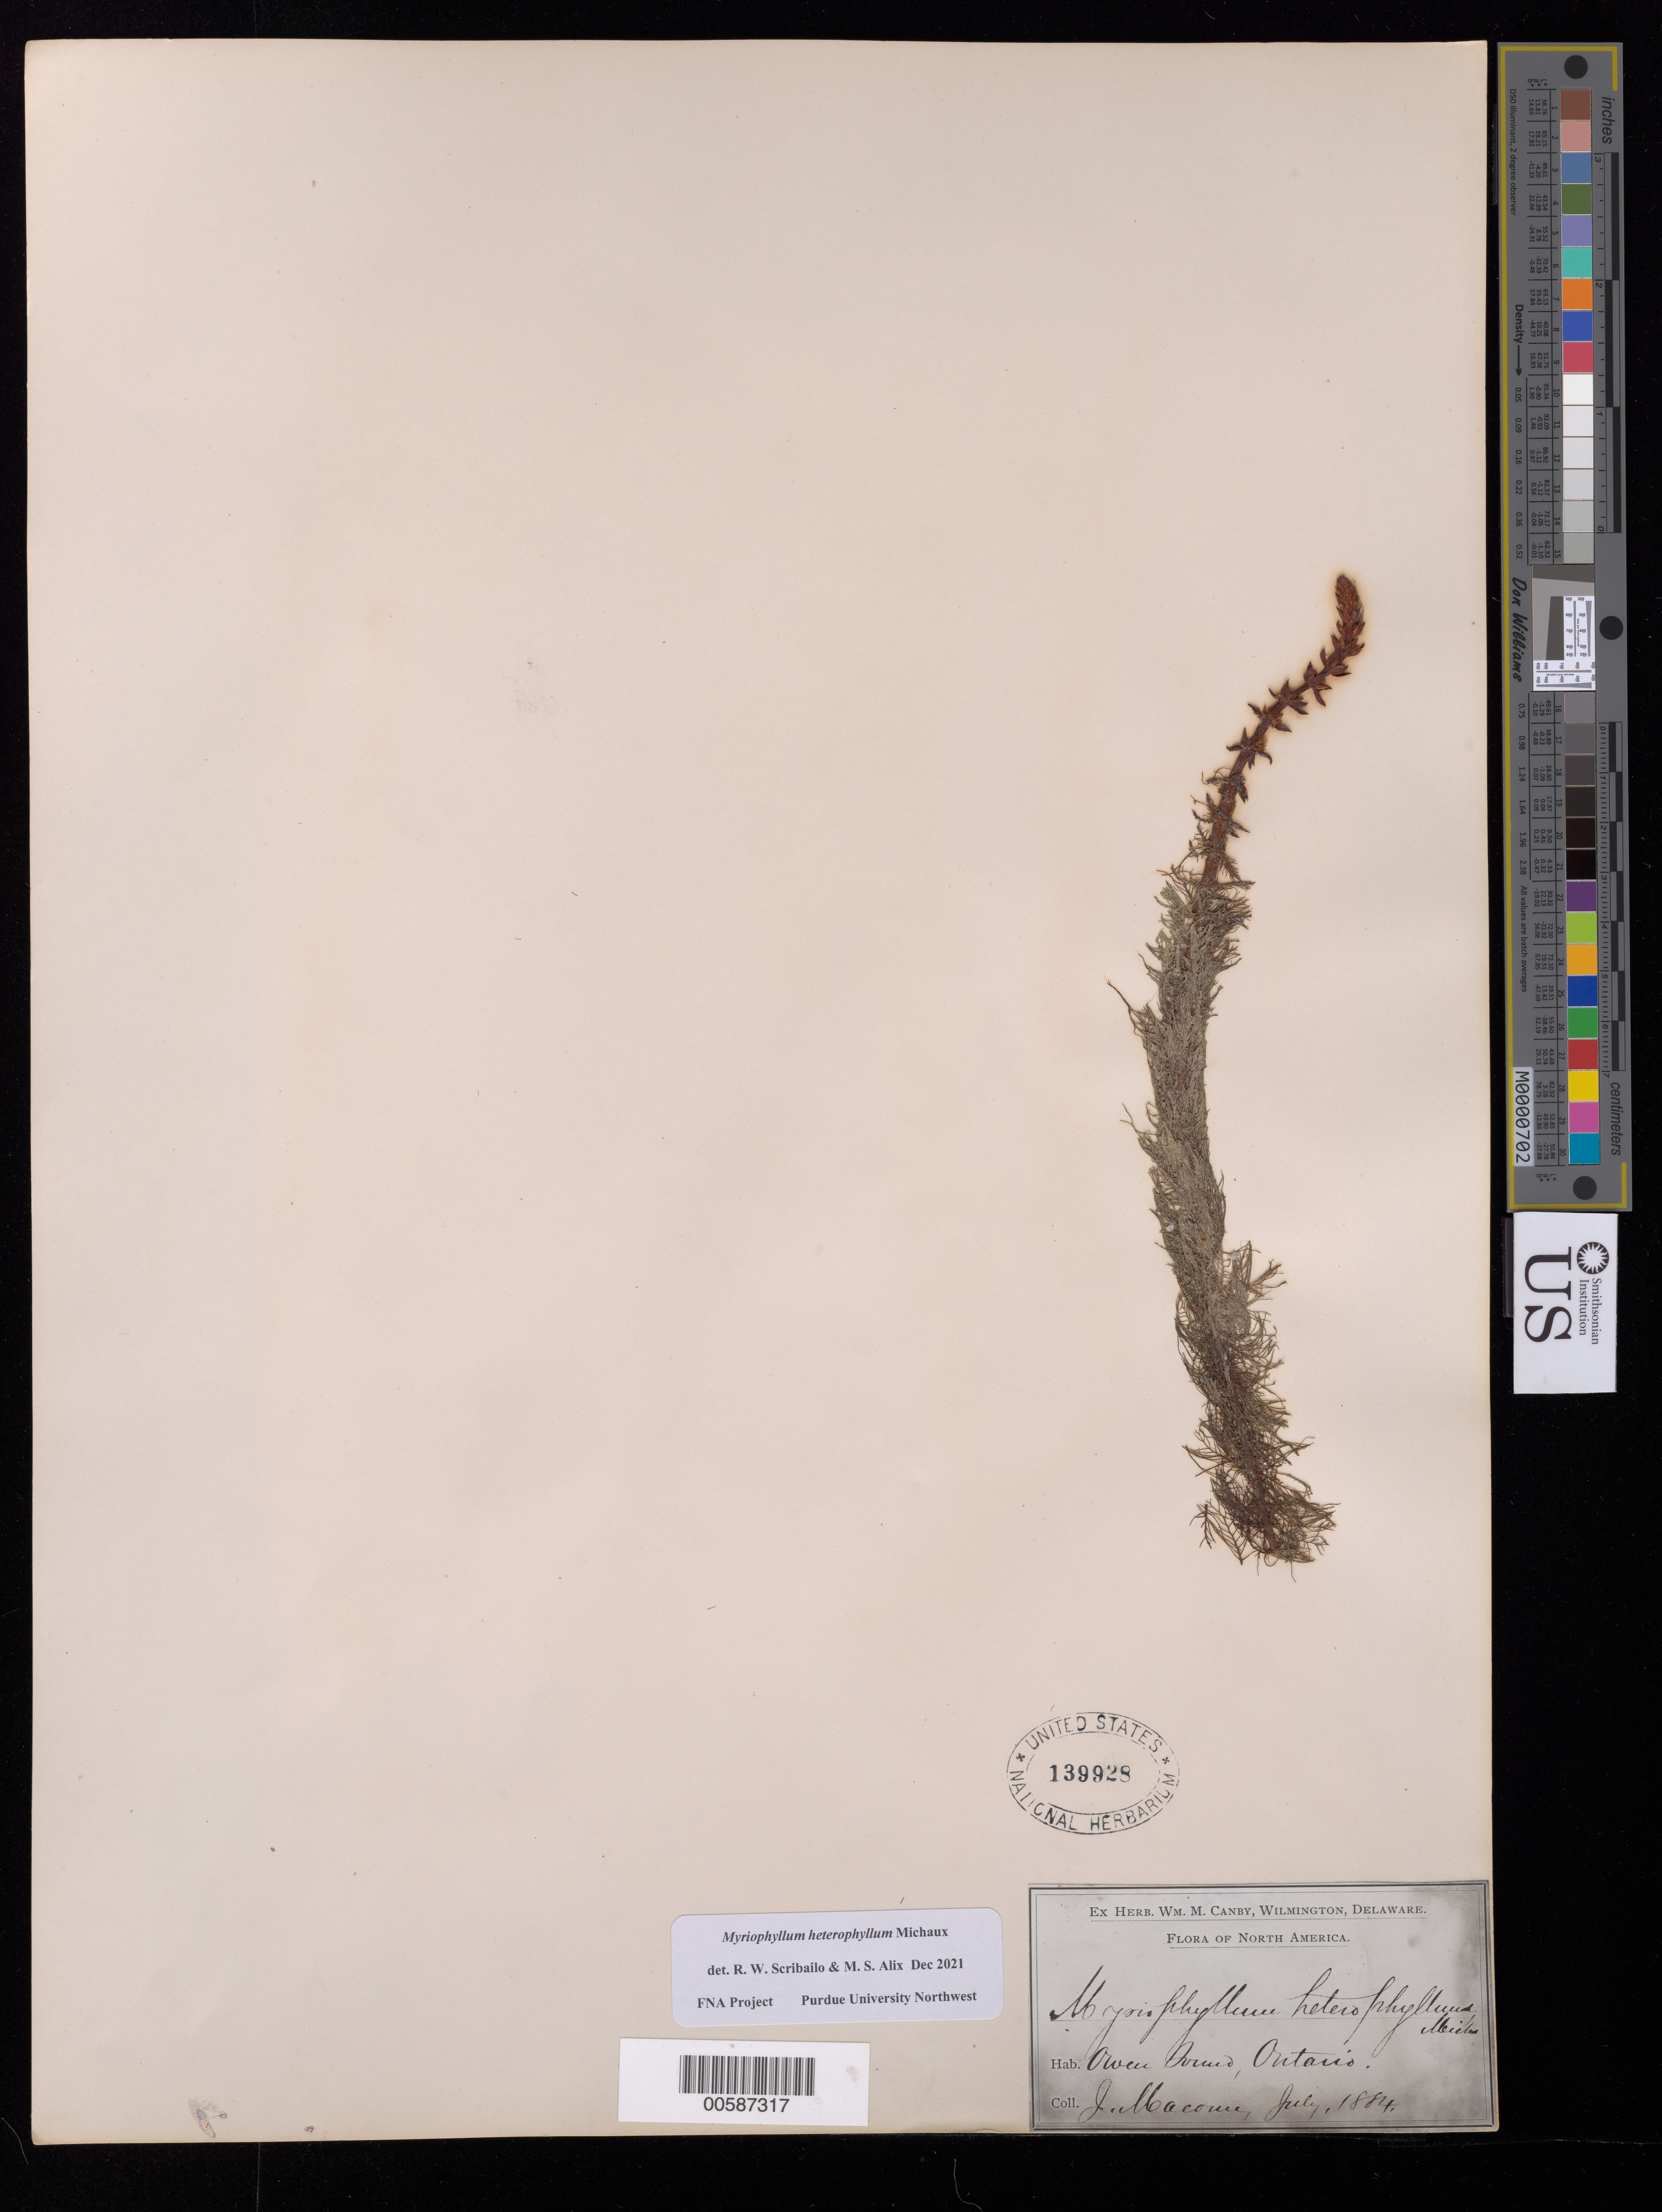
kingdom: Plantae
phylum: Tracheophyta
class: Magnoliopsida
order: Saxifragales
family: Haloragaceae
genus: Myriophyllum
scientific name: Myriophyllum heterophyllum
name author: Michx.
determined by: Scribailo, R. W.; Alix, M. S.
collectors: J. Macoun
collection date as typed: Jul 1884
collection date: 1884-07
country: Canada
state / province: Ontario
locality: Owen Sound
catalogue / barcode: US 139928